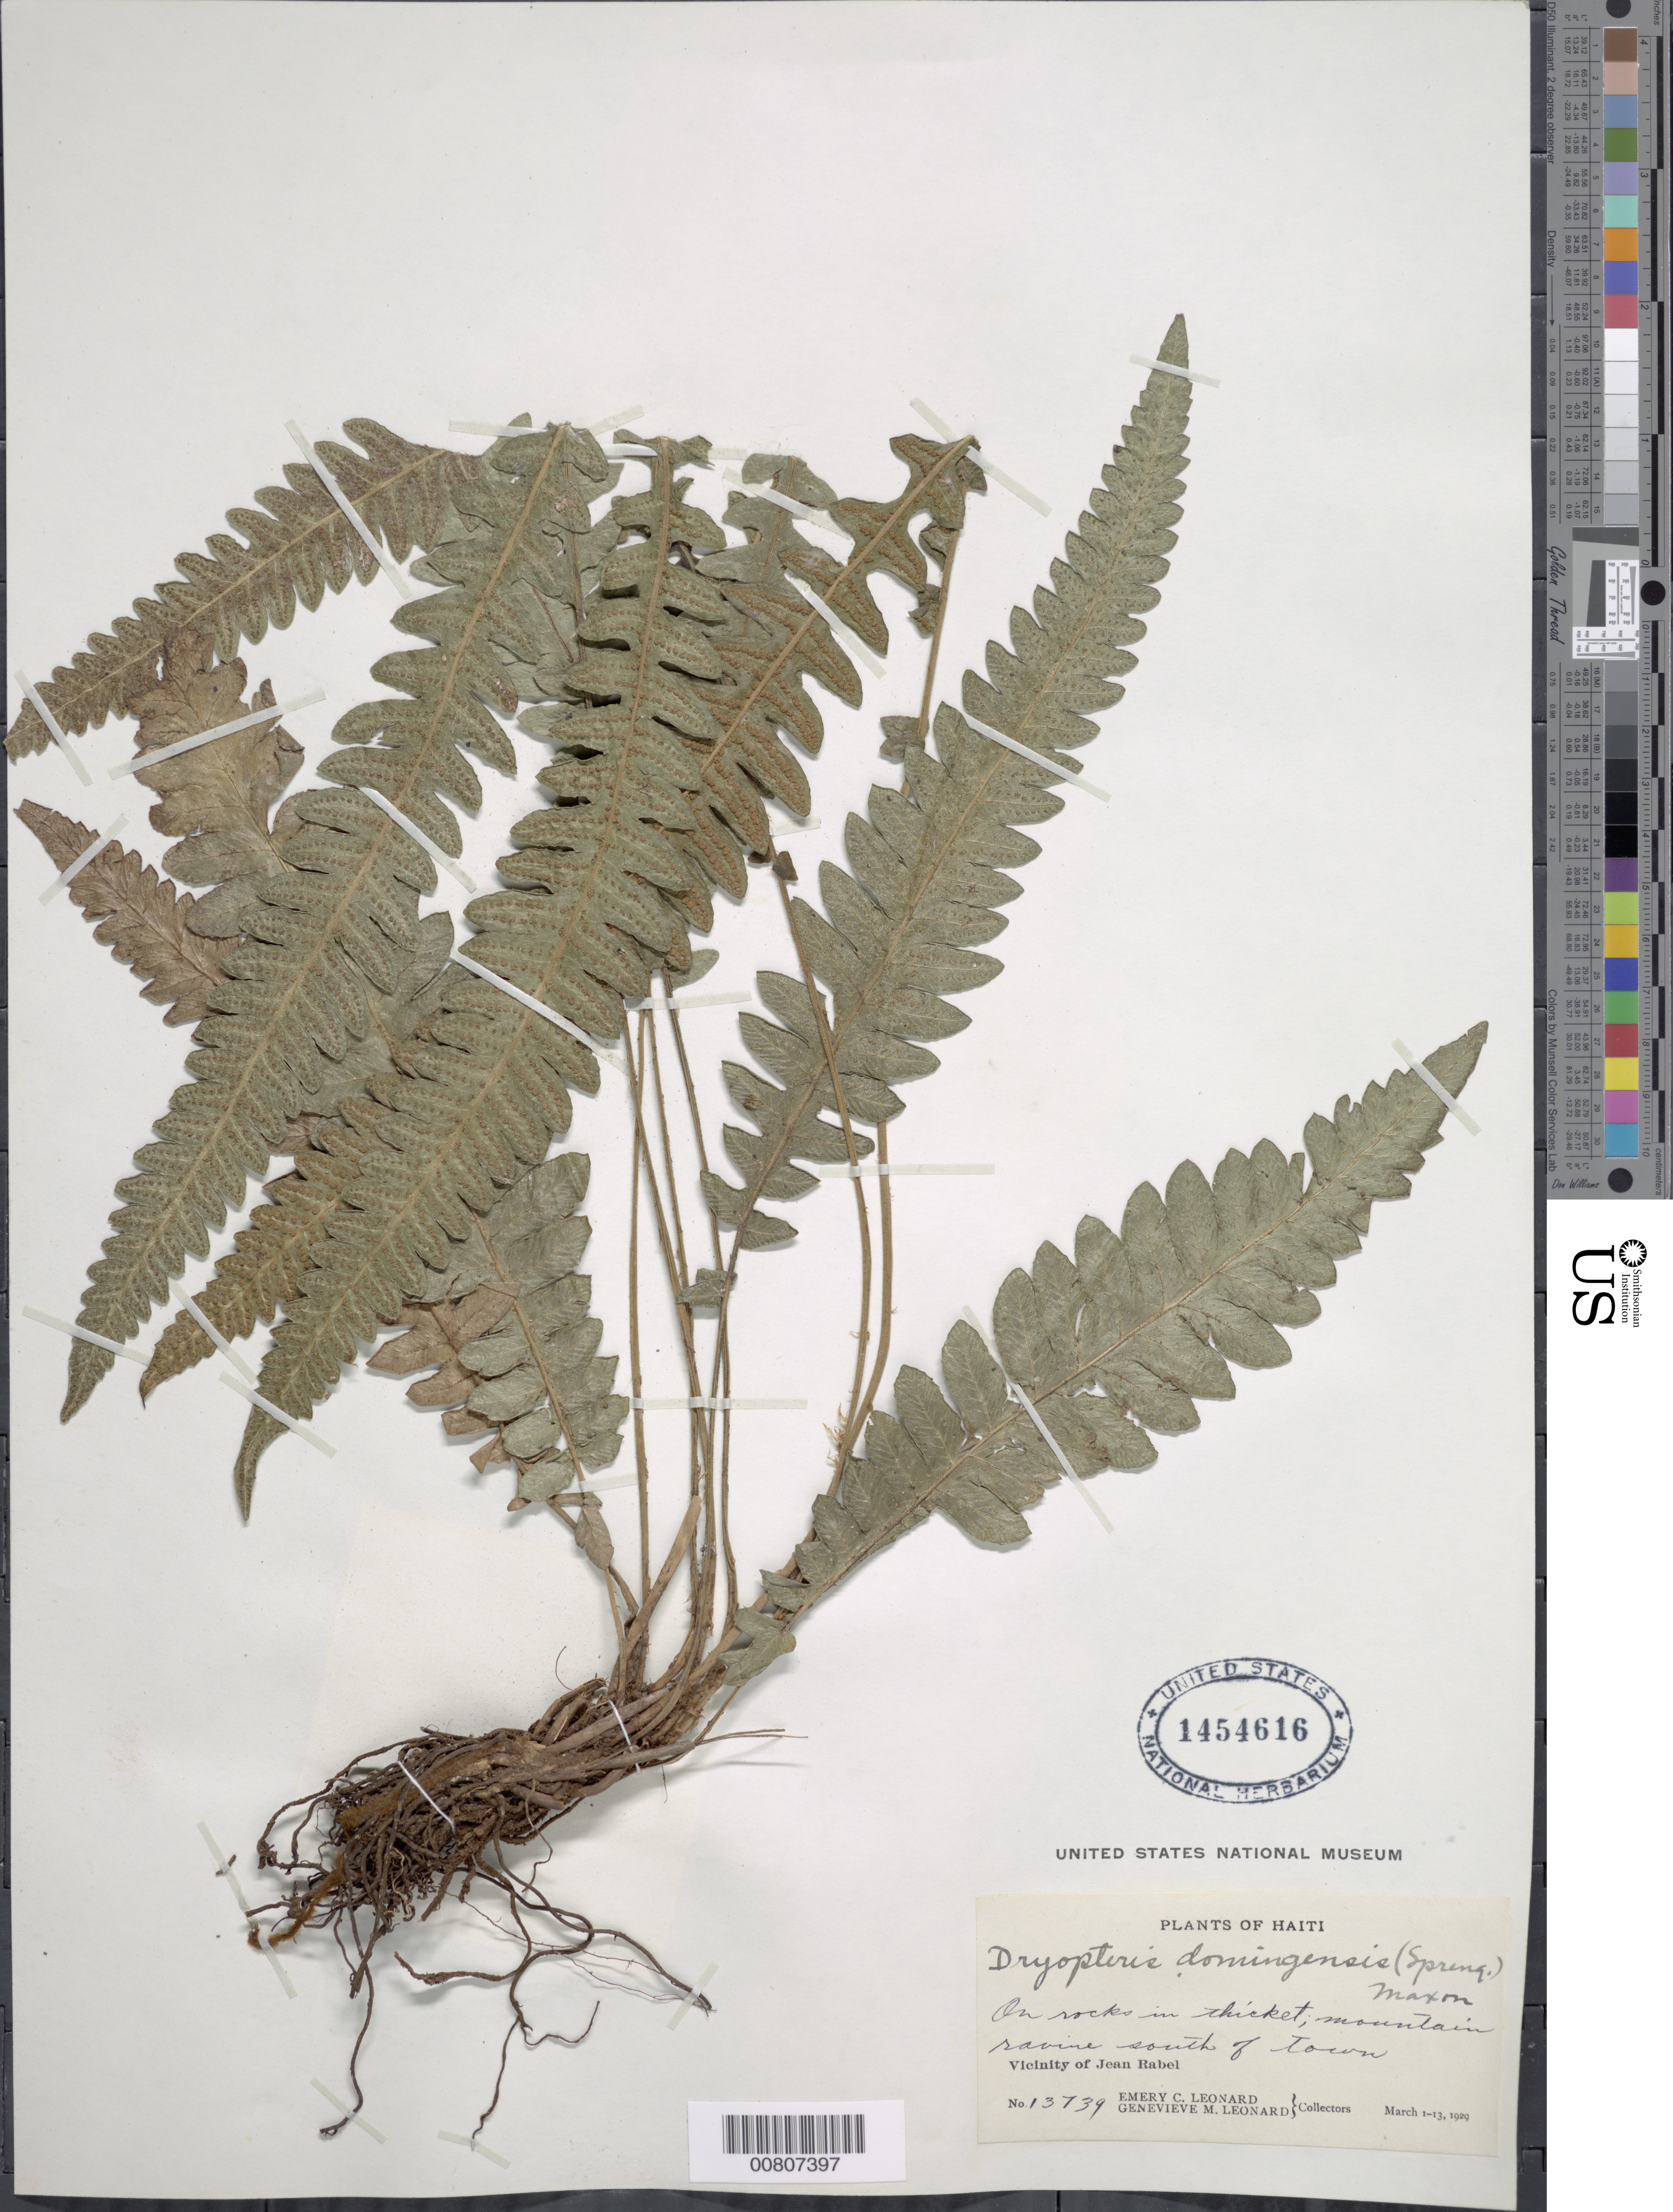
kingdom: Plantae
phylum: Tracheophyta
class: Polypodiopsida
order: Polypodiales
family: Thelypteridaceae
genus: Goniopteris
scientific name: Goniopteris guadelupensis (Wikstr.) comb. nov., ined 2015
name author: (Wikstr.)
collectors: E. C. Leonard & G. M. Leonard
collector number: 13739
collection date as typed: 01 Mar 1929 to 13 Mar 1929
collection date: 1929-03-01/1929-03-13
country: Haiti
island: Hispaniola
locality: Jean Rabel vicinity, S of town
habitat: Mountain ravine, on rocks in thicket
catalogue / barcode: US 1454616